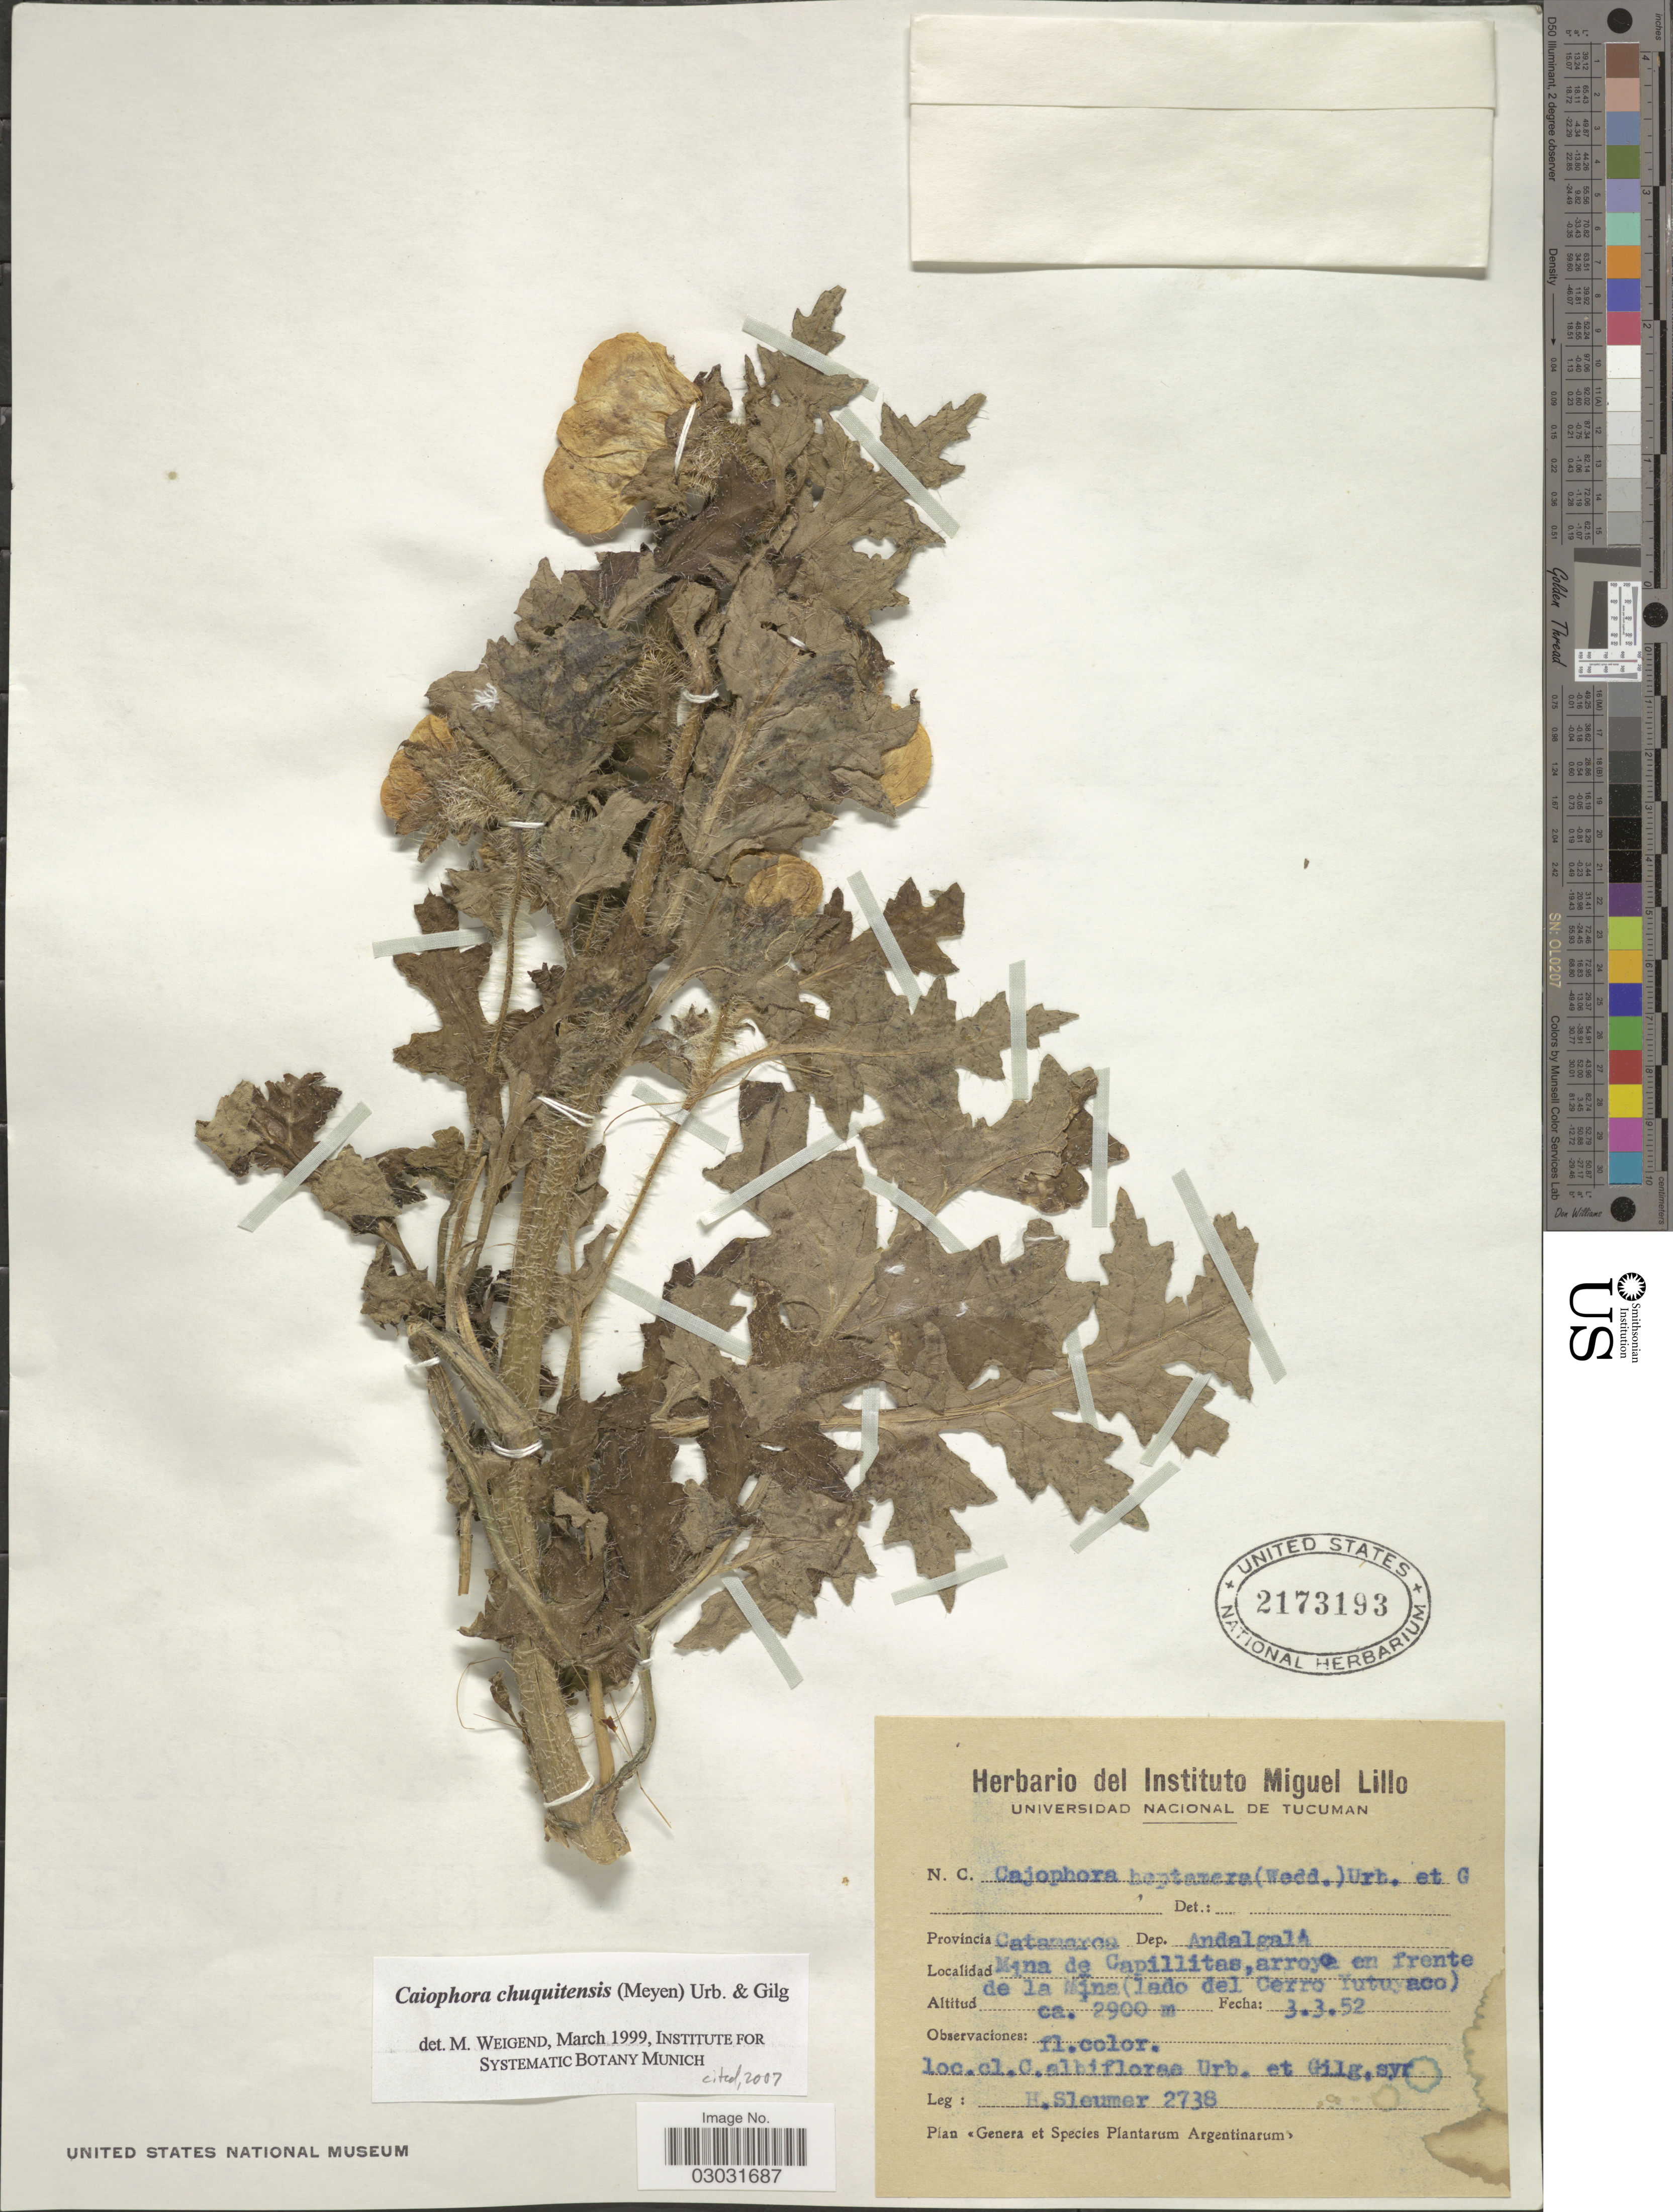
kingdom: Plantae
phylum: Tracheophyta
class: Magnoliopsida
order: Cornales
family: Loasaceae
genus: Caiophora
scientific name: Caiophora chuquitensis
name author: (Meyen) Urb. & Gilg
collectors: H. O. Sleumer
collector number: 2738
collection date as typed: Transcribed d/m/y: 3/3/52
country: Argentina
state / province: Catamarca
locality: Dep. Andalgalá. Mina de Capillitas, arroyo en frente de la Mina (lado del Cerro Yutuyaco).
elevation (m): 2900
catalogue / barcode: US 2173193